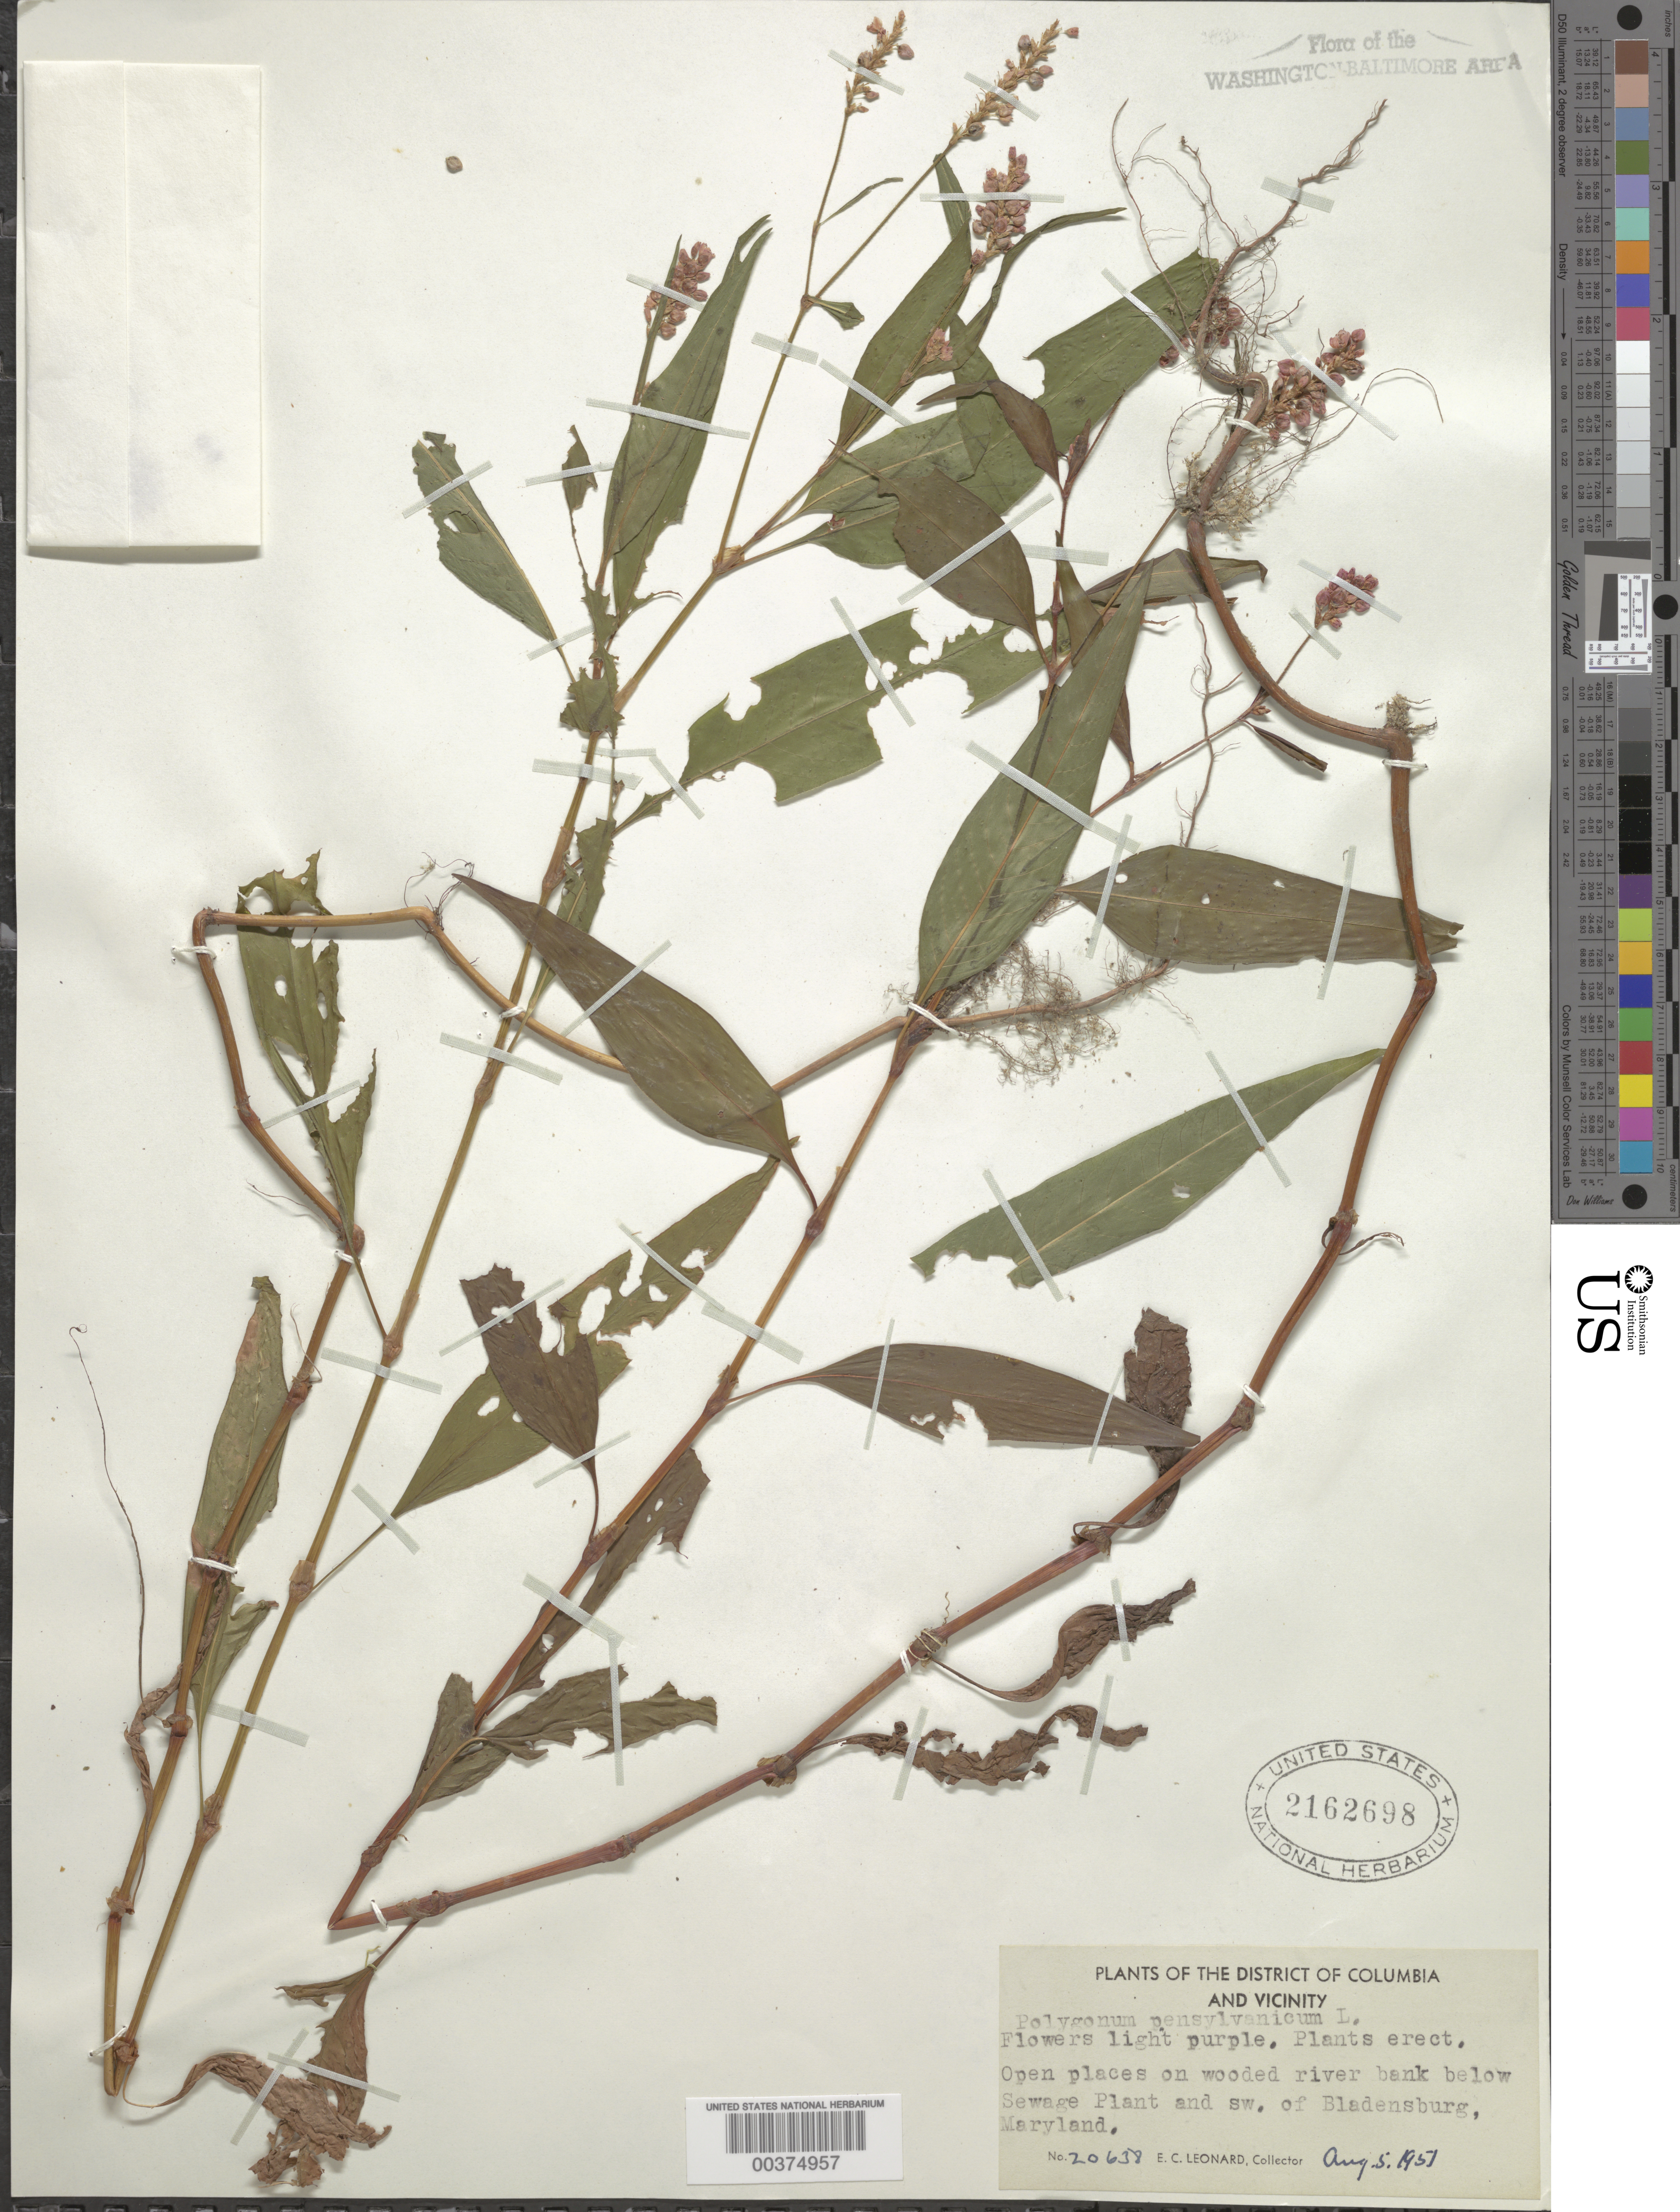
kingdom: Plantae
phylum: Tracheophyta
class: Magnoliopsida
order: Caryophyllales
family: Polygonaceae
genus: Persicaria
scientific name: Persicaria pensylvanica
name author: (L.) M. Gómez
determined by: Atha, D. E.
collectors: E. C. Leonard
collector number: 20638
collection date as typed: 05 Aug 1951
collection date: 1951-08-05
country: United States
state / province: Maryland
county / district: Prince George's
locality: Below Sewage Plant, southwest of Bladensburg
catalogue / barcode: US 2162698